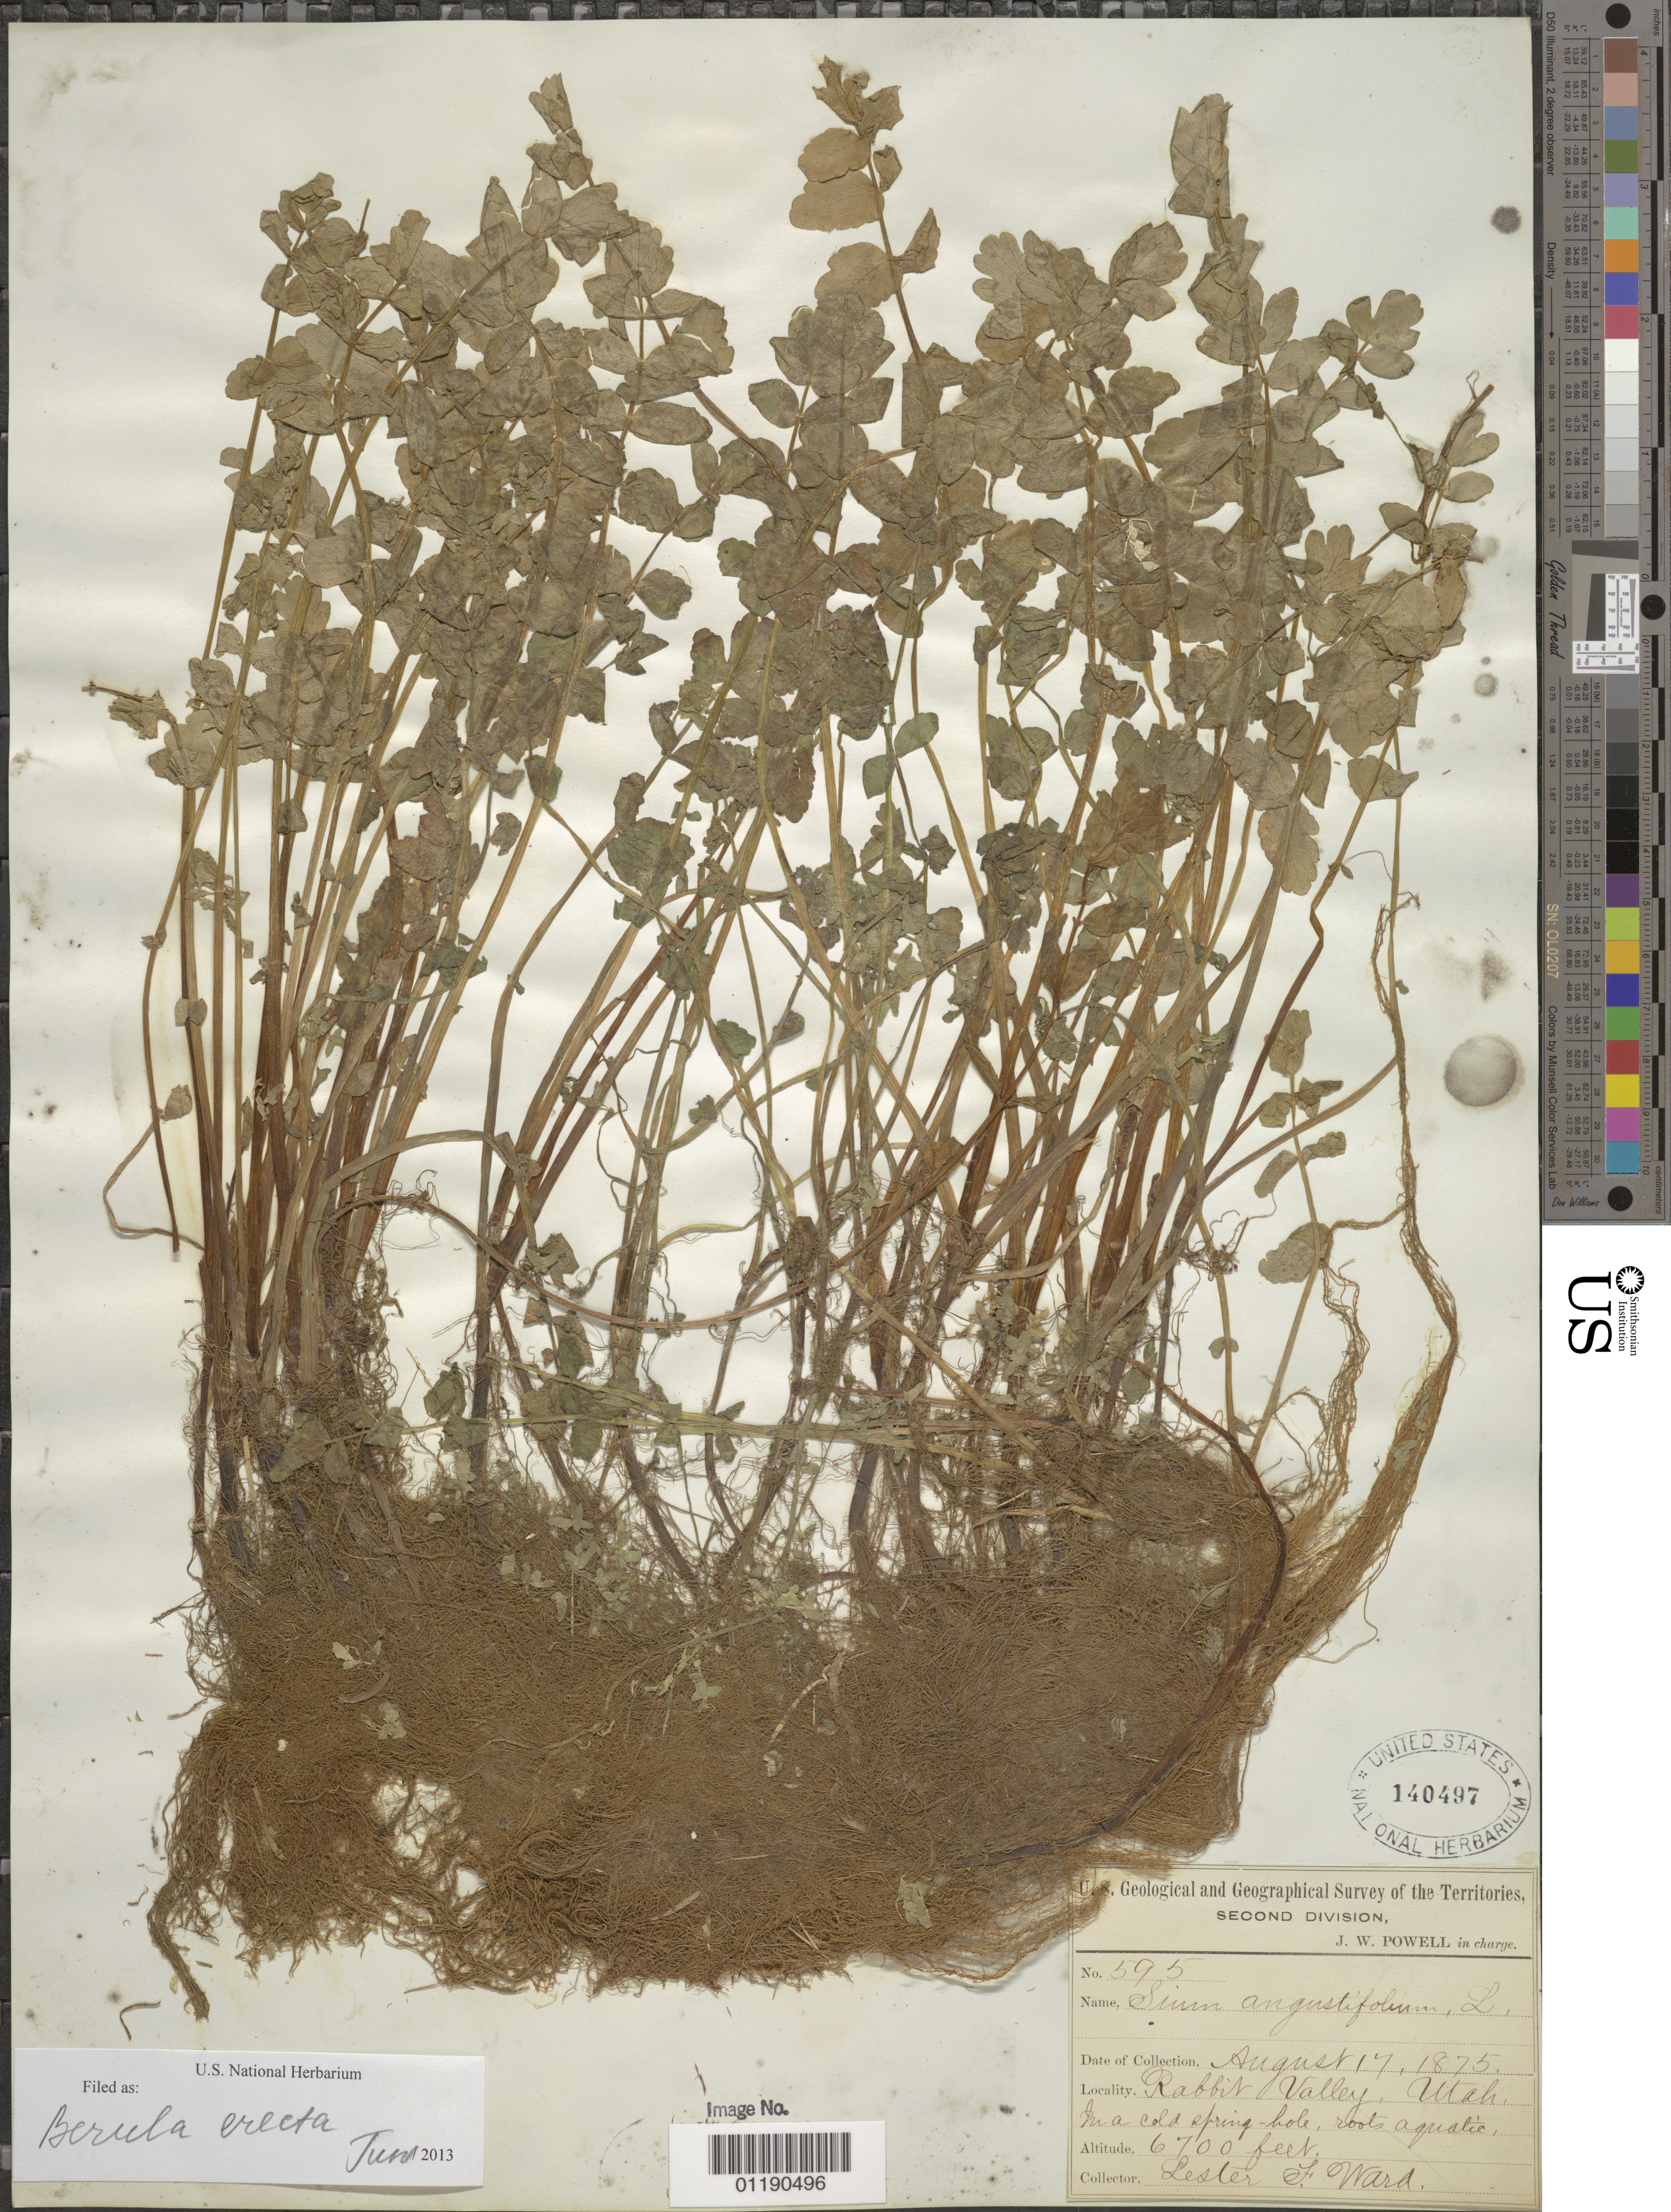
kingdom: Plantae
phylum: Tracheophyta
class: Magnoliopsida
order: Apiales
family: Apiaceae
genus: Berula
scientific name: Berula erecta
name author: (Huds.) Coville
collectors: L. F. Ward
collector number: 595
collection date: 1875-08-17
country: United States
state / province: Utah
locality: Rabbit Valley, on a cold spring- hole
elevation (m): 2042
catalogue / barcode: US 140497